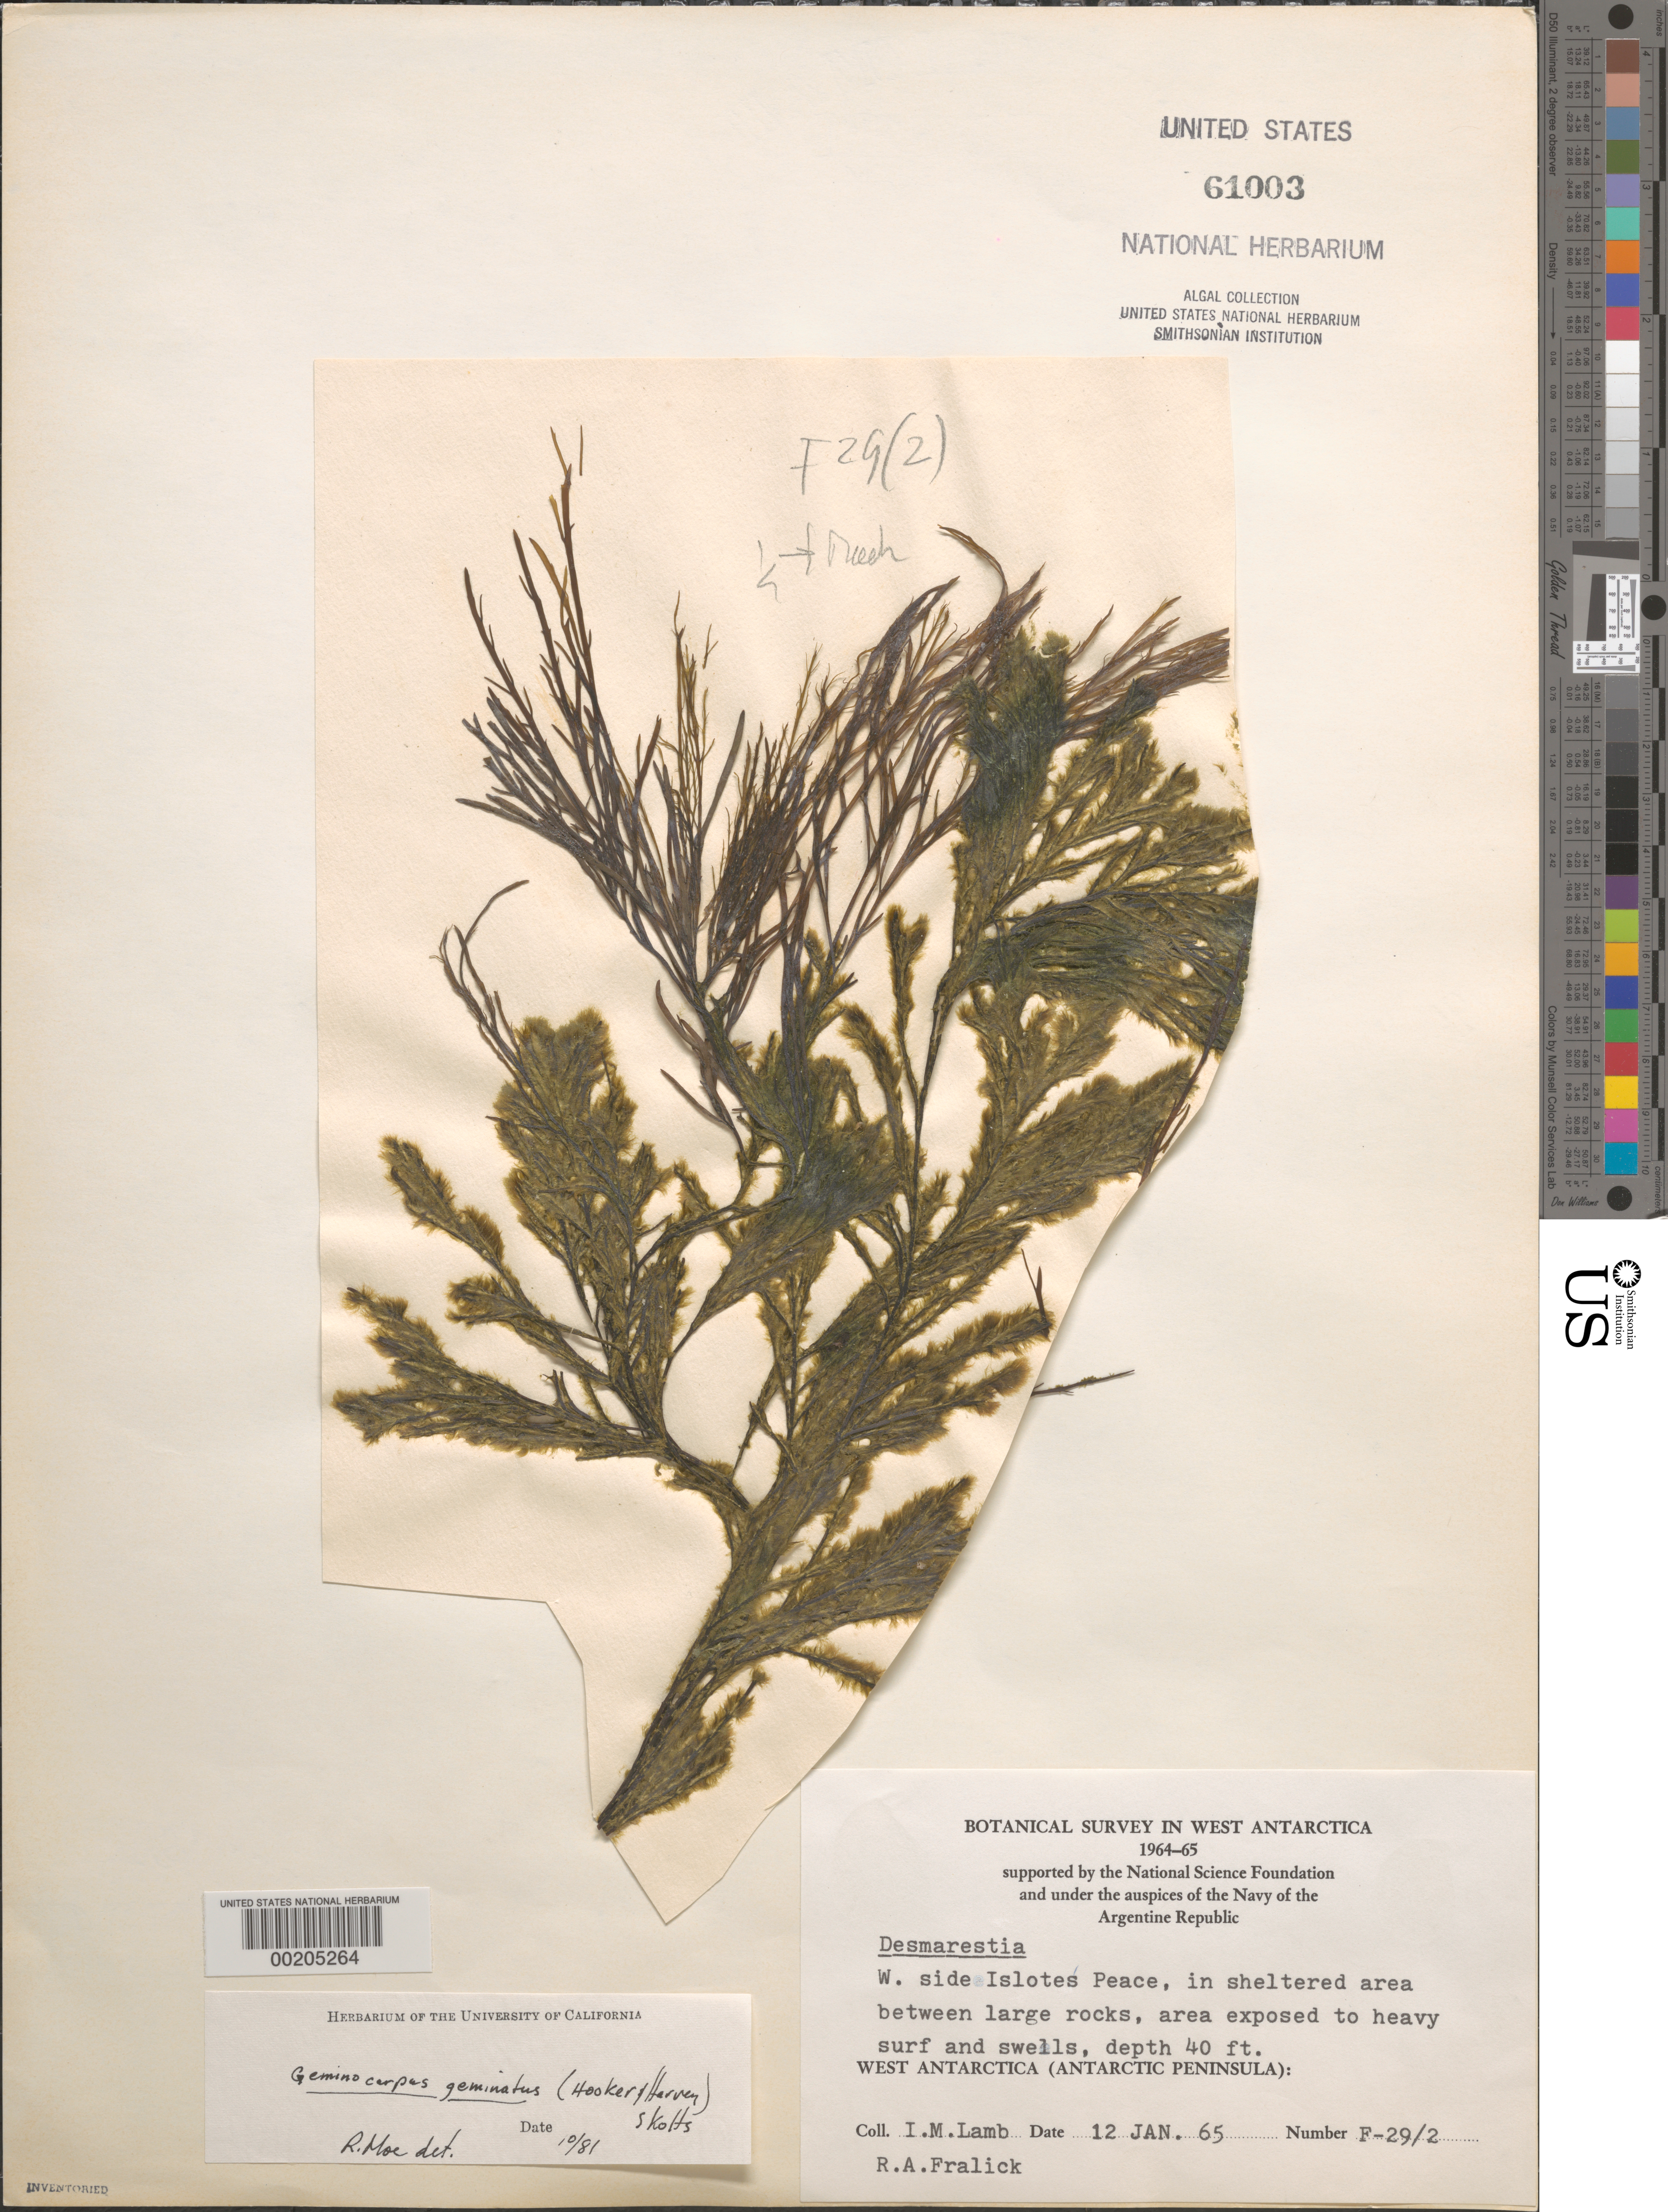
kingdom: Chromista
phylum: Ochrophyta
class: Phaeophyceae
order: Ectocarpales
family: Acinetosporaceae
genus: Geminocarpus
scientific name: Geminocarpus geminatus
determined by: Moe, R. L.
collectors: I. M. Lamb & R. Fralick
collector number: F-29-2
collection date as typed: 12 Jan 1965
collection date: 1965-01-12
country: Antarctica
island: Islotes Place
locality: Off Eta Island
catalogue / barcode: US 61003